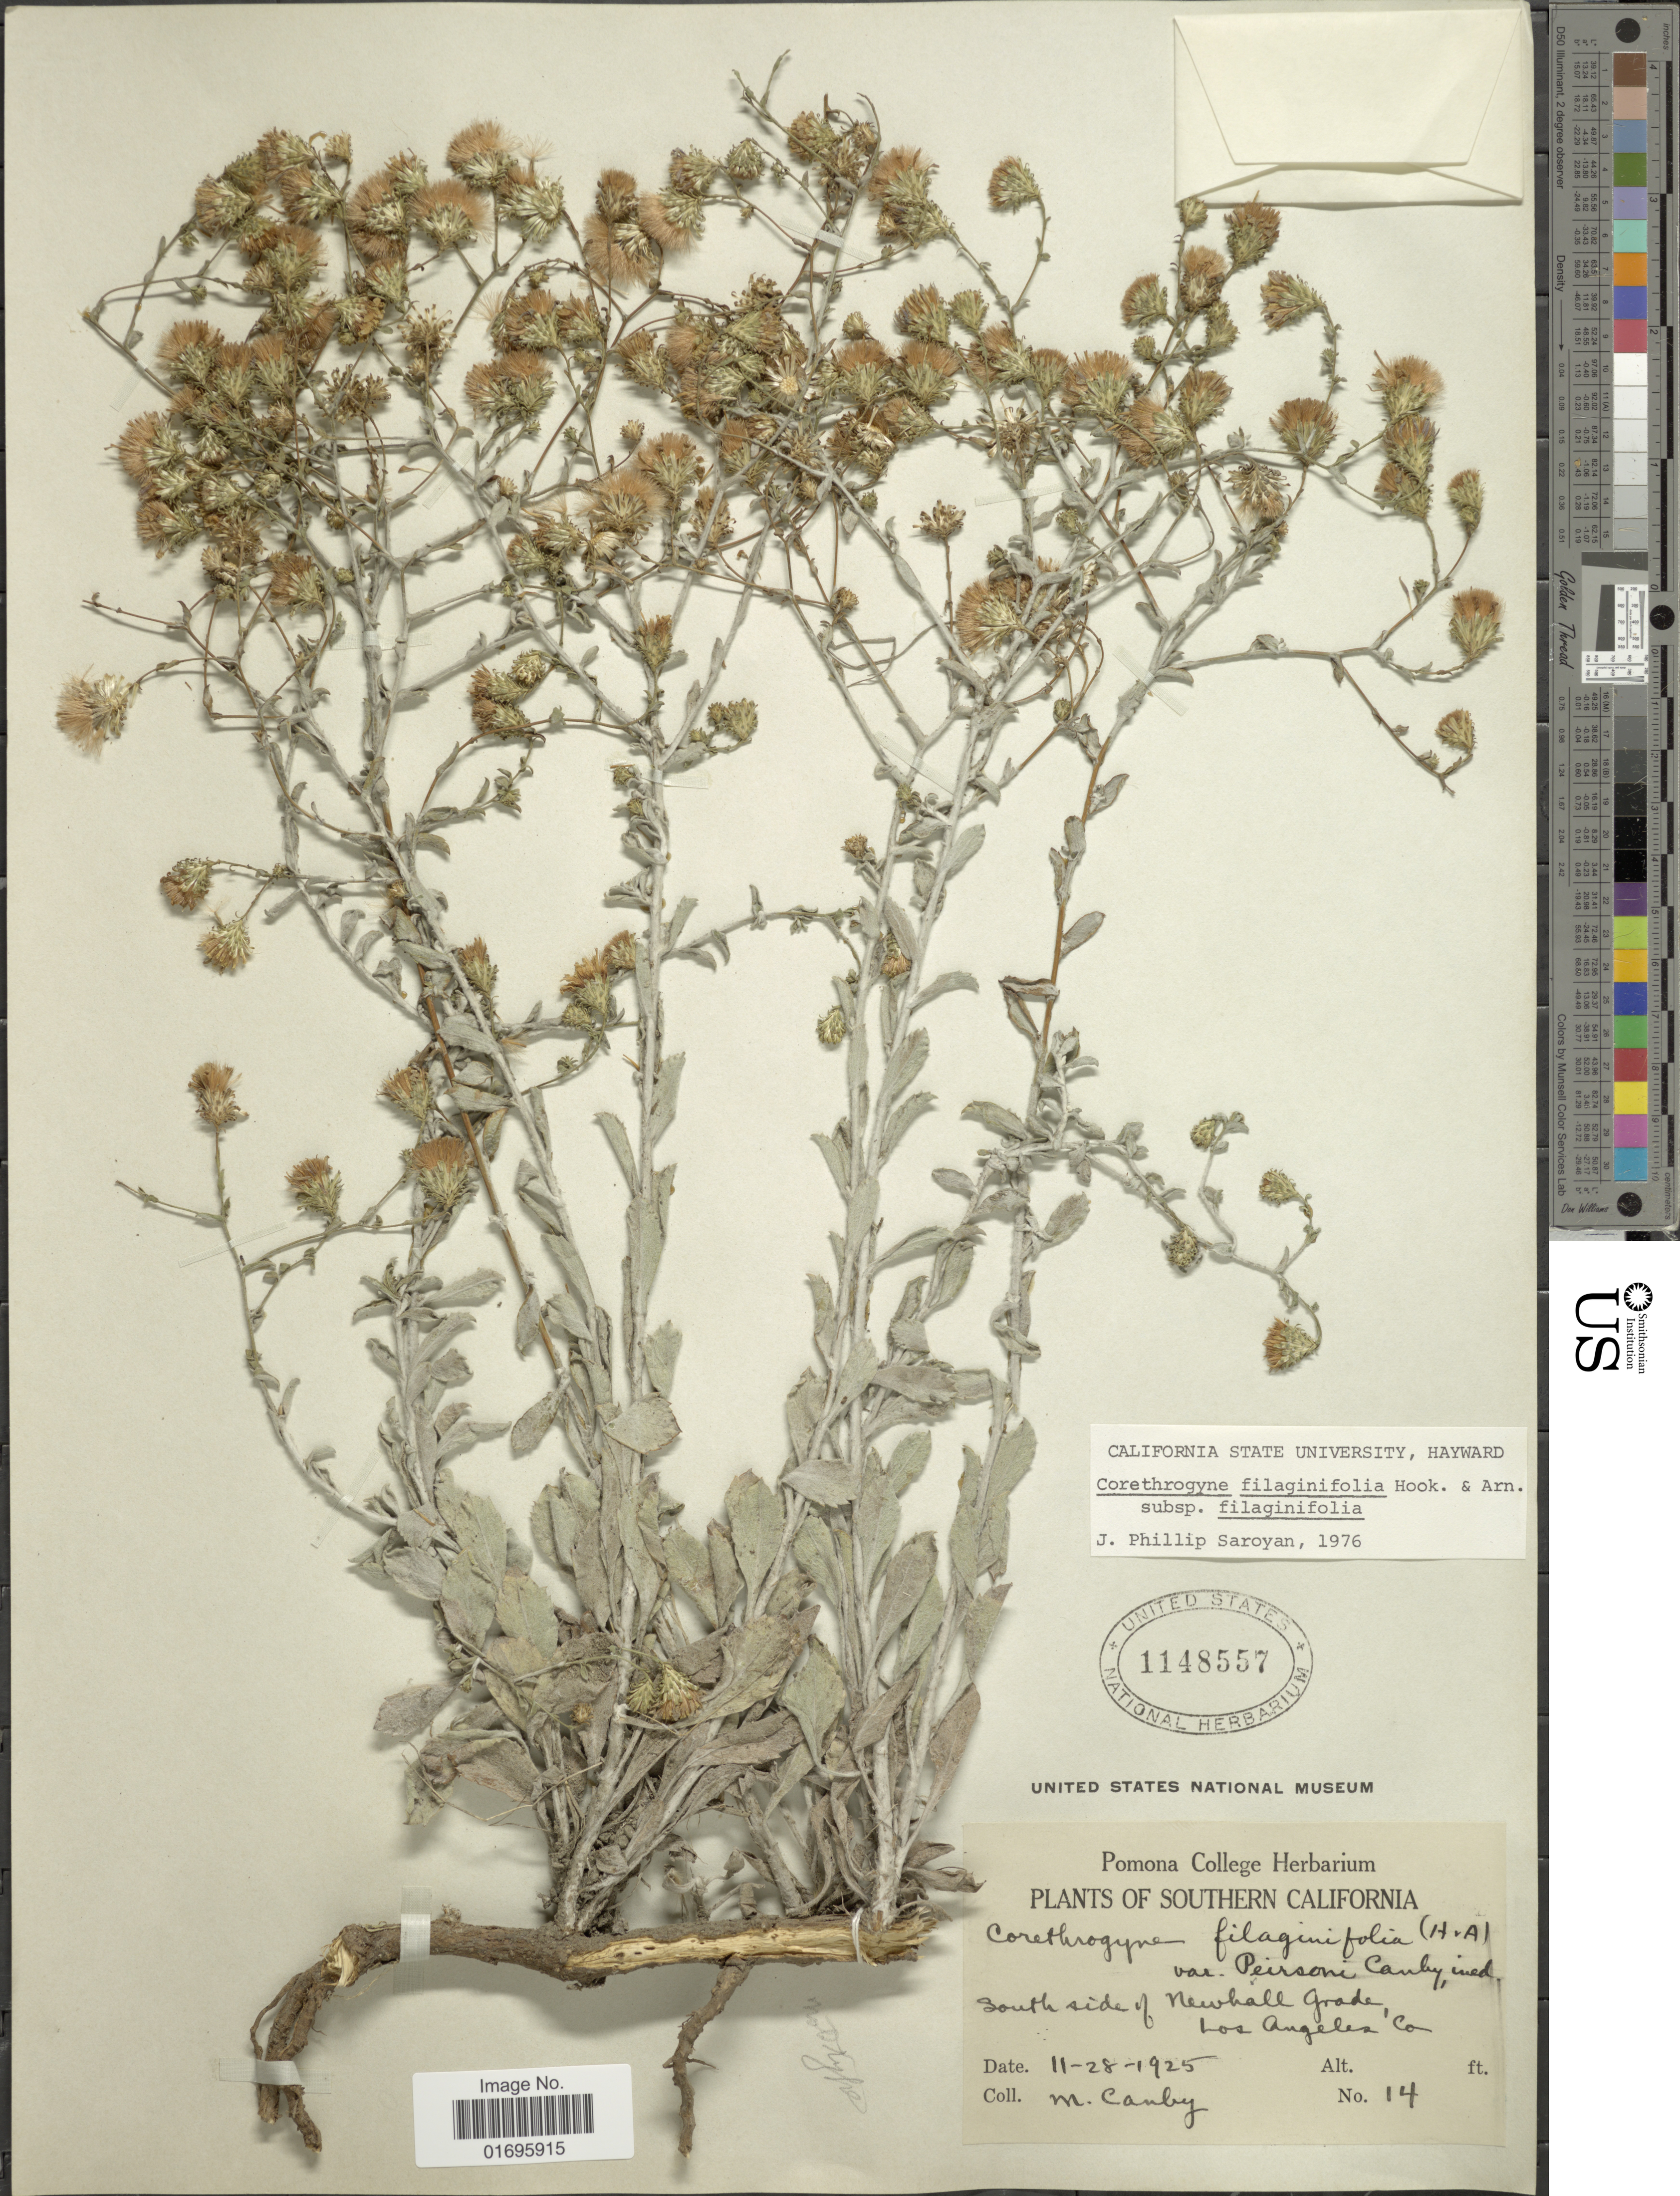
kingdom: Plantae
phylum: Tracheophyta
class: Magnoliopsida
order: Asterales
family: Asteraceae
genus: Corethrogyne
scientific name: Corethrogyne filaginifolia var. filaginifolia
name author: (Hook.) Nutt.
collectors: W. Canby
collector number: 14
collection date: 1925-11-28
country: United States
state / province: California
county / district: Los Angeles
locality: Southern California. South side of Newhall Grade, Los Angeles Co.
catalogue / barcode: US 1148557